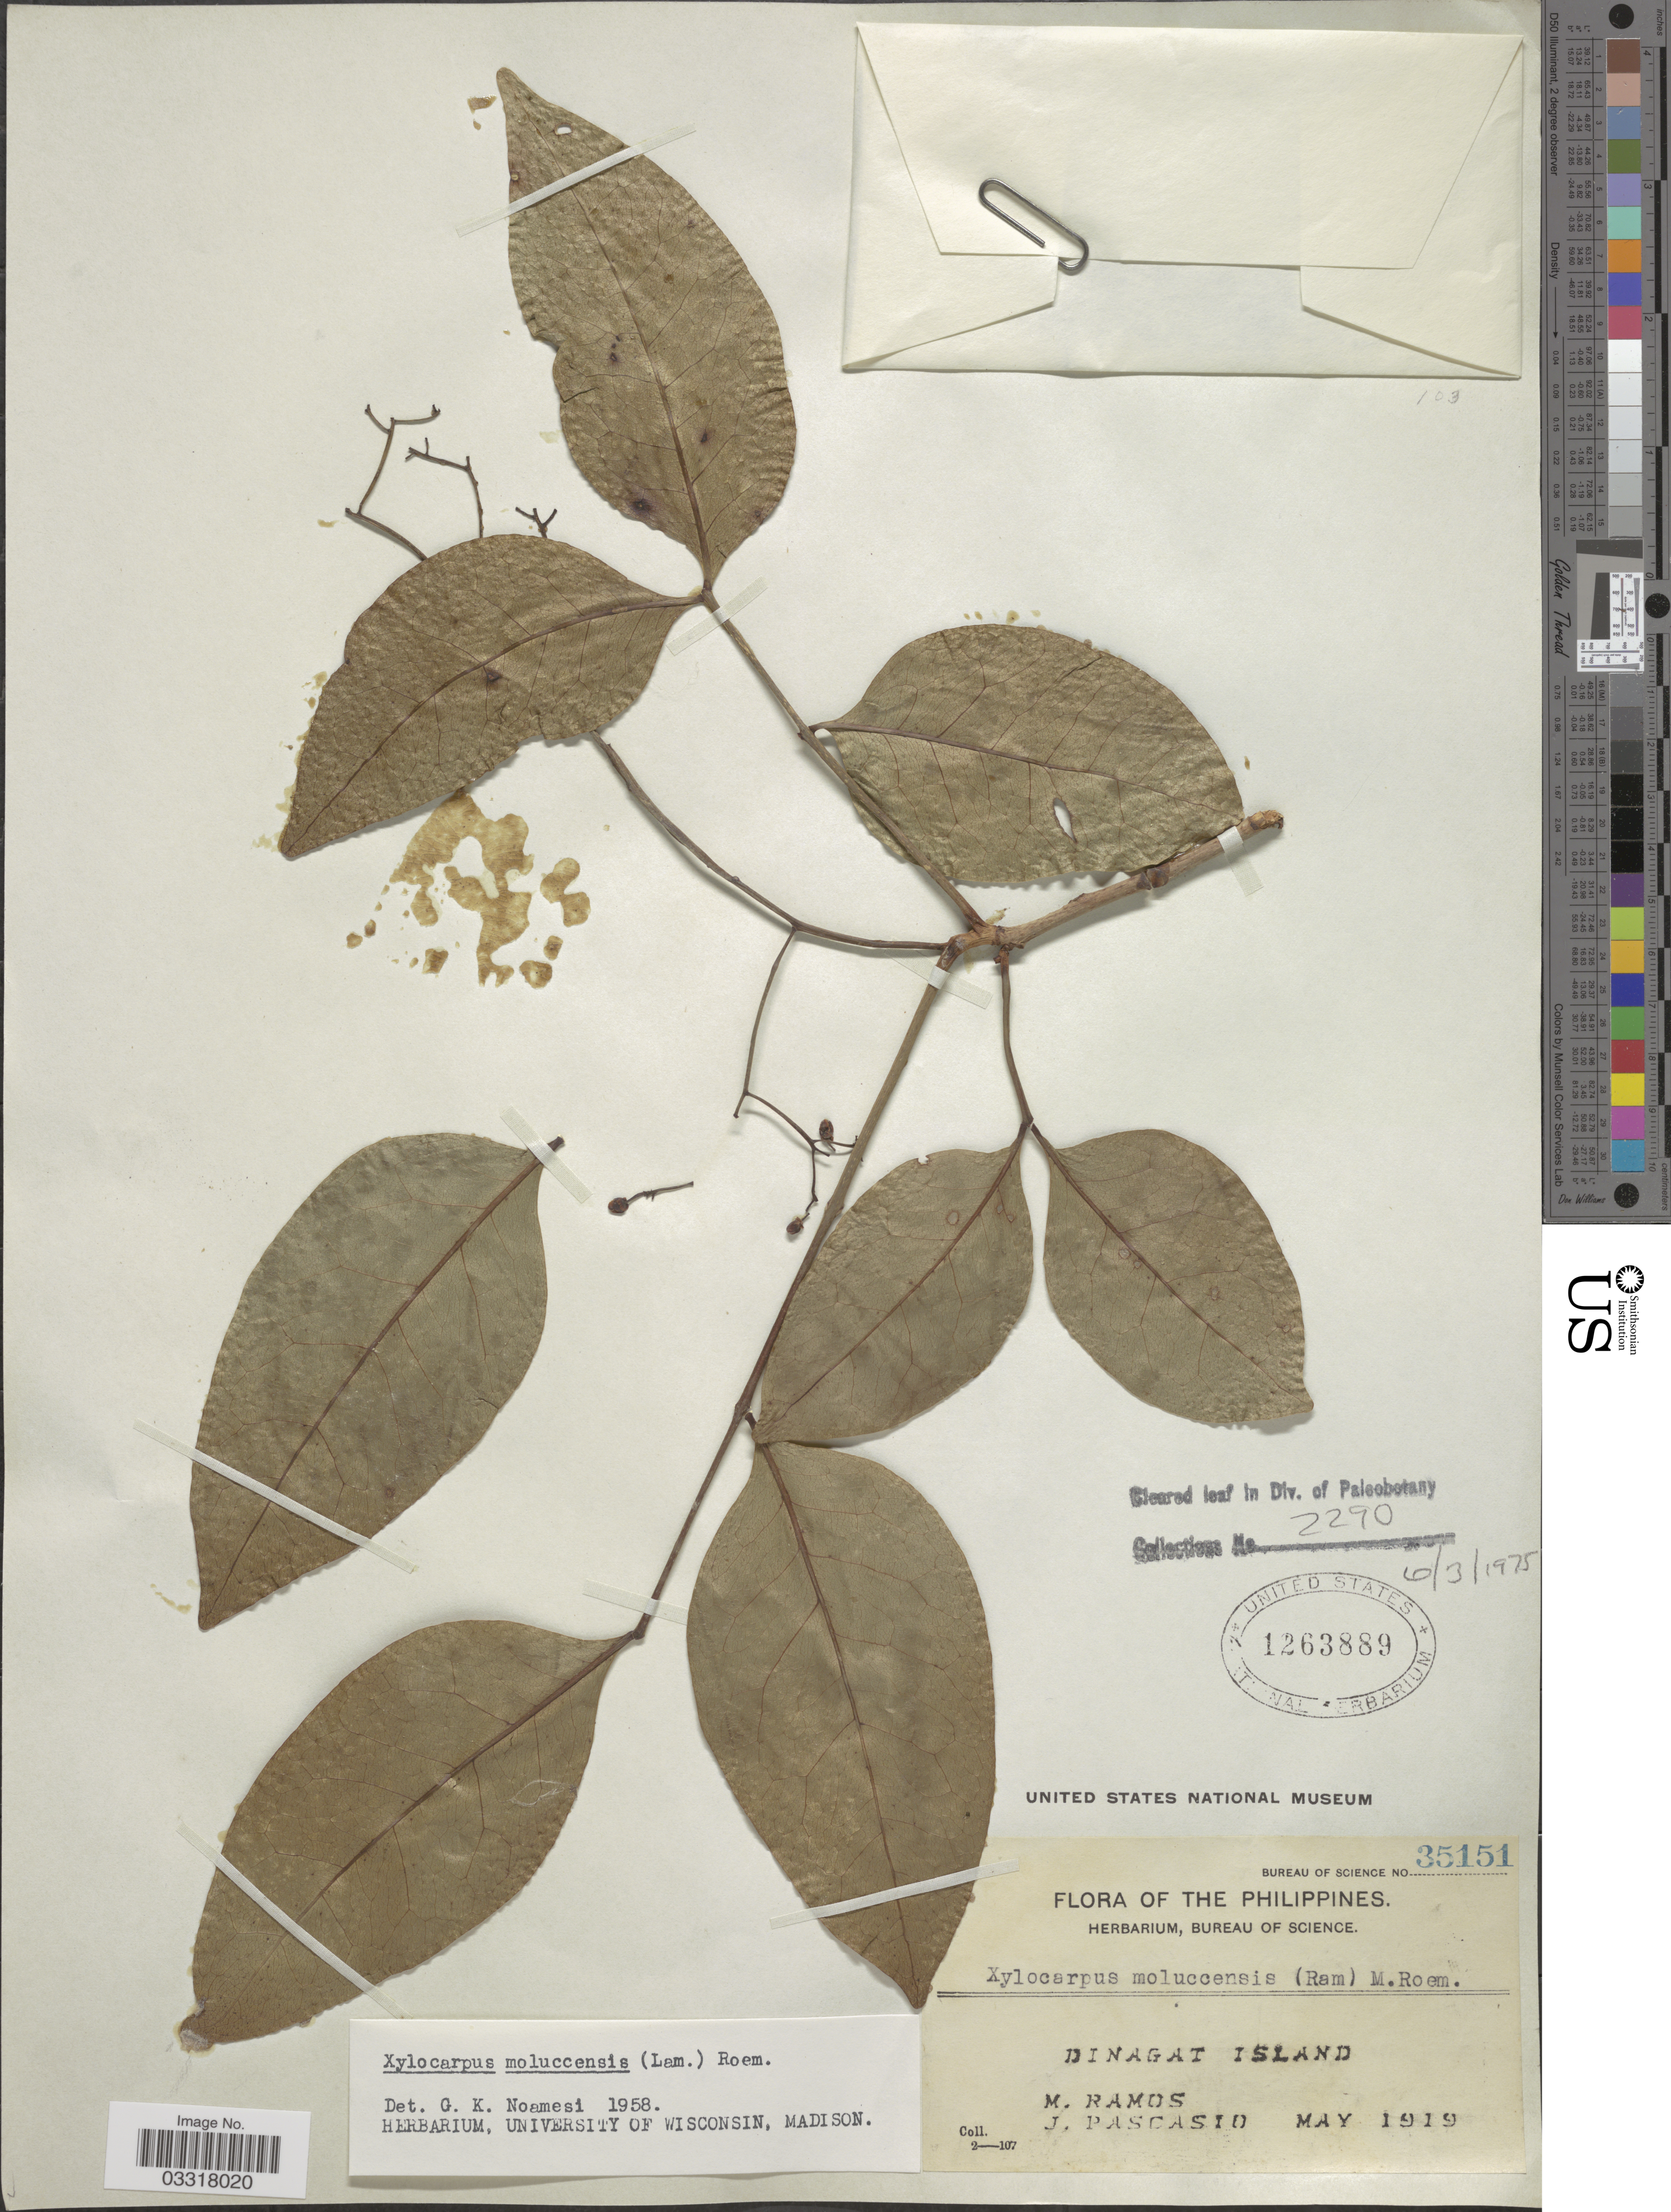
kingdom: Plantae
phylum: Tracheophyta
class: Magnoliopsida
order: Sapindales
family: Meliaceae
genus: Xylocarpus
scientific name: Xylocarpus moluccensis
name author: (Lam.) M. Roem.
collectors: M. Ramos & J. Pascasio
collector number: Bureau of Science 35151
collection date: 1919-05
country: Philippines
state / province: Caraga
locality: Dinagat Island.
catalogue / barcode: US 1263889